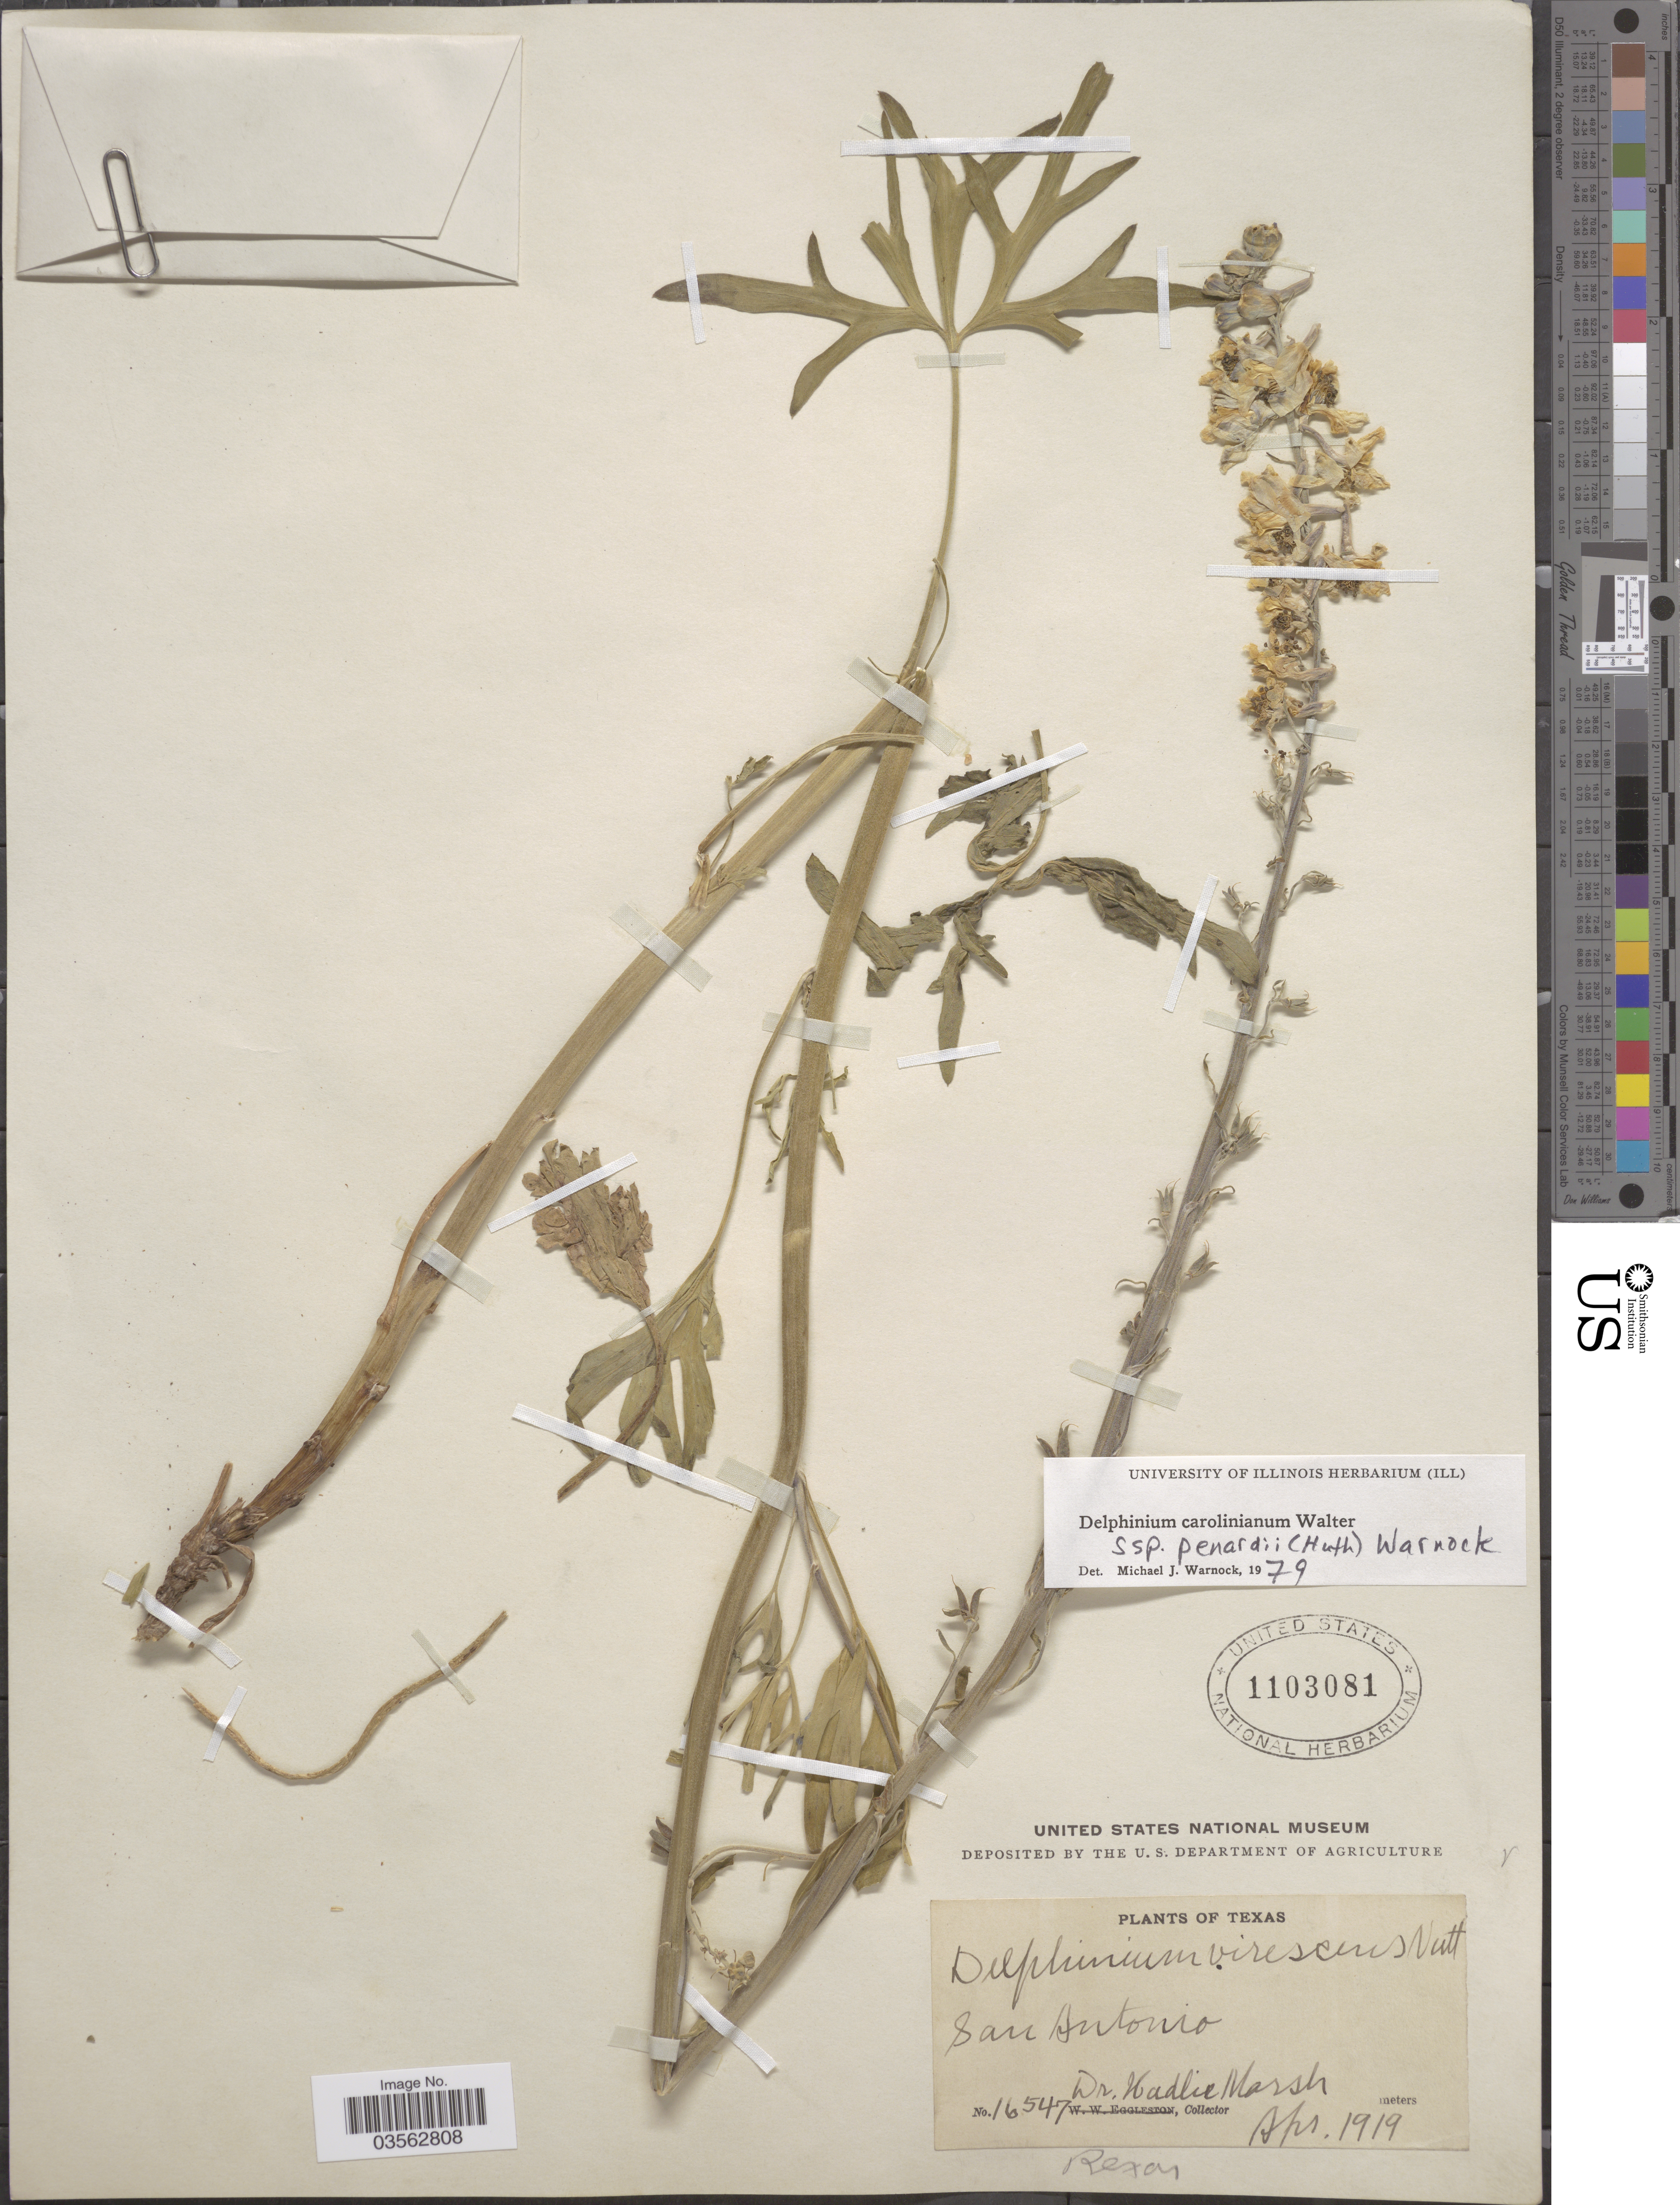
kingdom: Plantae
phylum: Tracheophyta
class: Magnoliopsida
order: Ranunculales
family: Ranunculaceae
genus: Delphinium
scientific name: Delphinium carolinianum subsp. penardii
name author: (Huth) M.J. Warnock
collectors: H. Marsh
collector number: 16547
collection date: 1919-04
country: United States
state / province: Texas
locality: San Antonio. Bexar.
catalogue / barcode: US 1103081